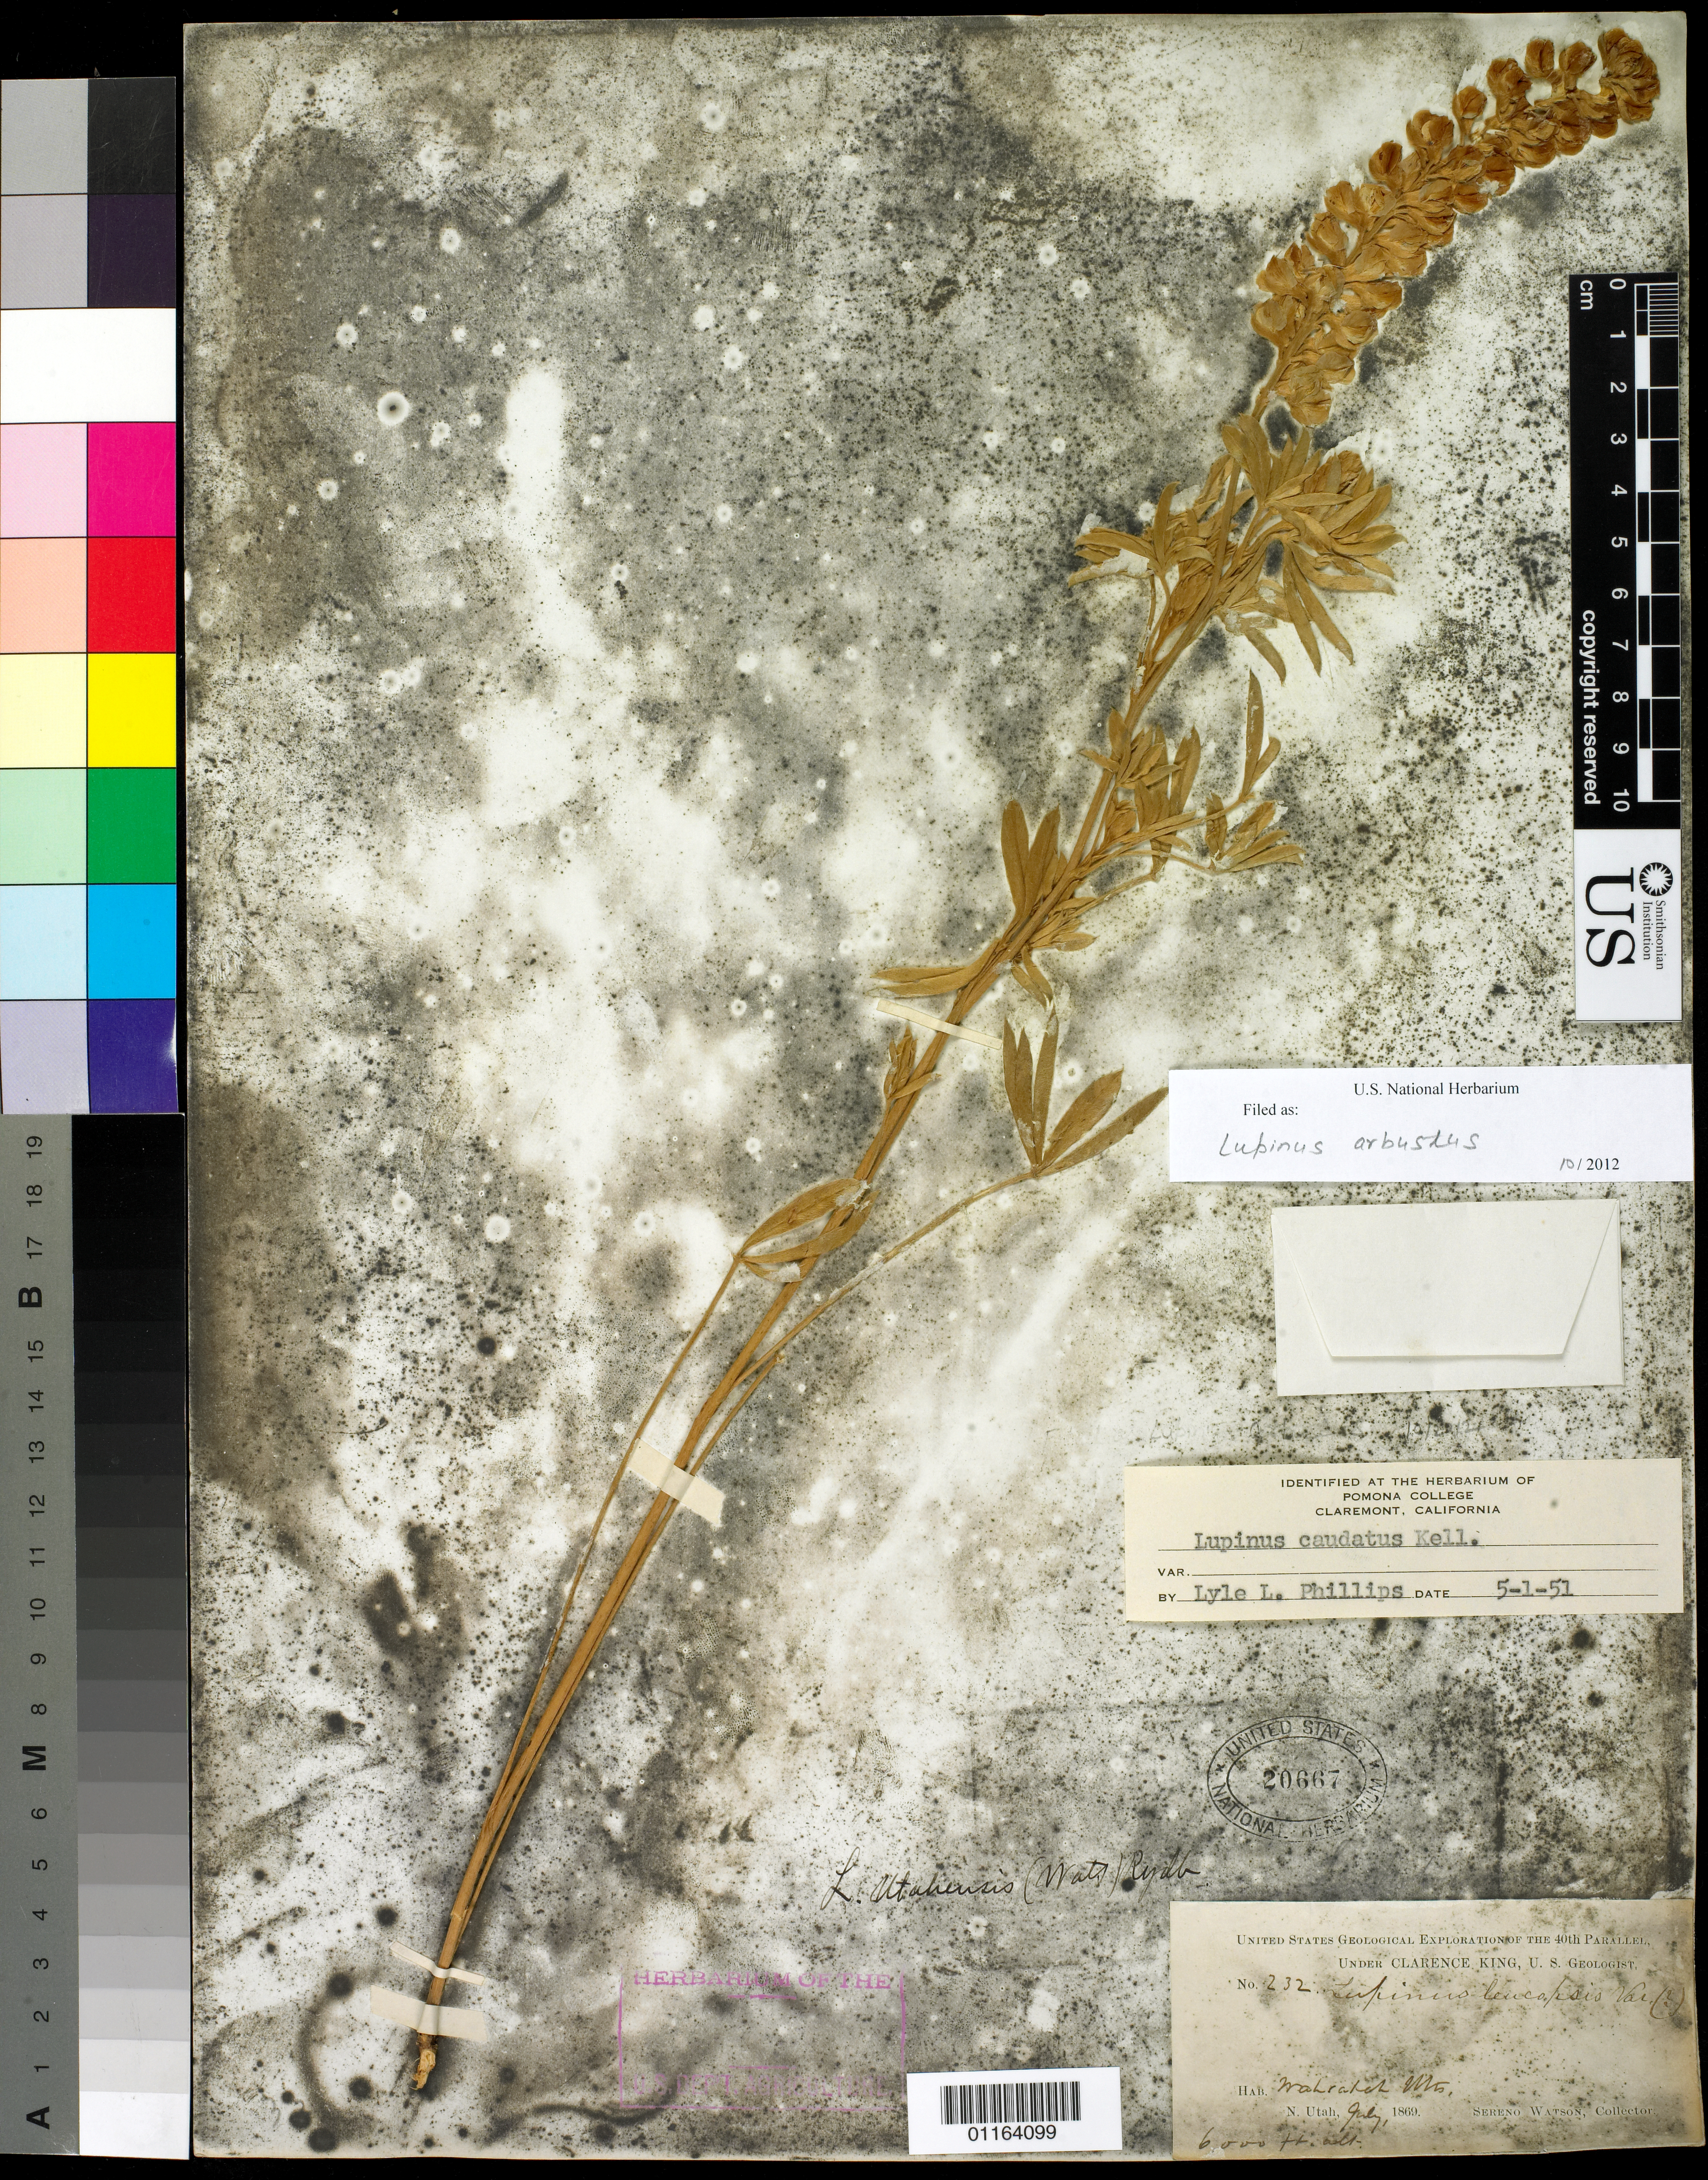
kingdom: Plantae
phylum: Tracheophyta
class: Magnoliopsida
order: Fabales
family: Fabaceae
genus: Lupinus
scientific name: Lupinus arbustus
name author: Lindl.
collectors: S. Watson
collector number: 232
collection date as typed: Jul 1869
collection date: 1869-07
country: United States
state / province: Utah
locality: Wasatch Mountains, N. Utah.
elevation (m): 1829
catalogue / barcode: US 20667